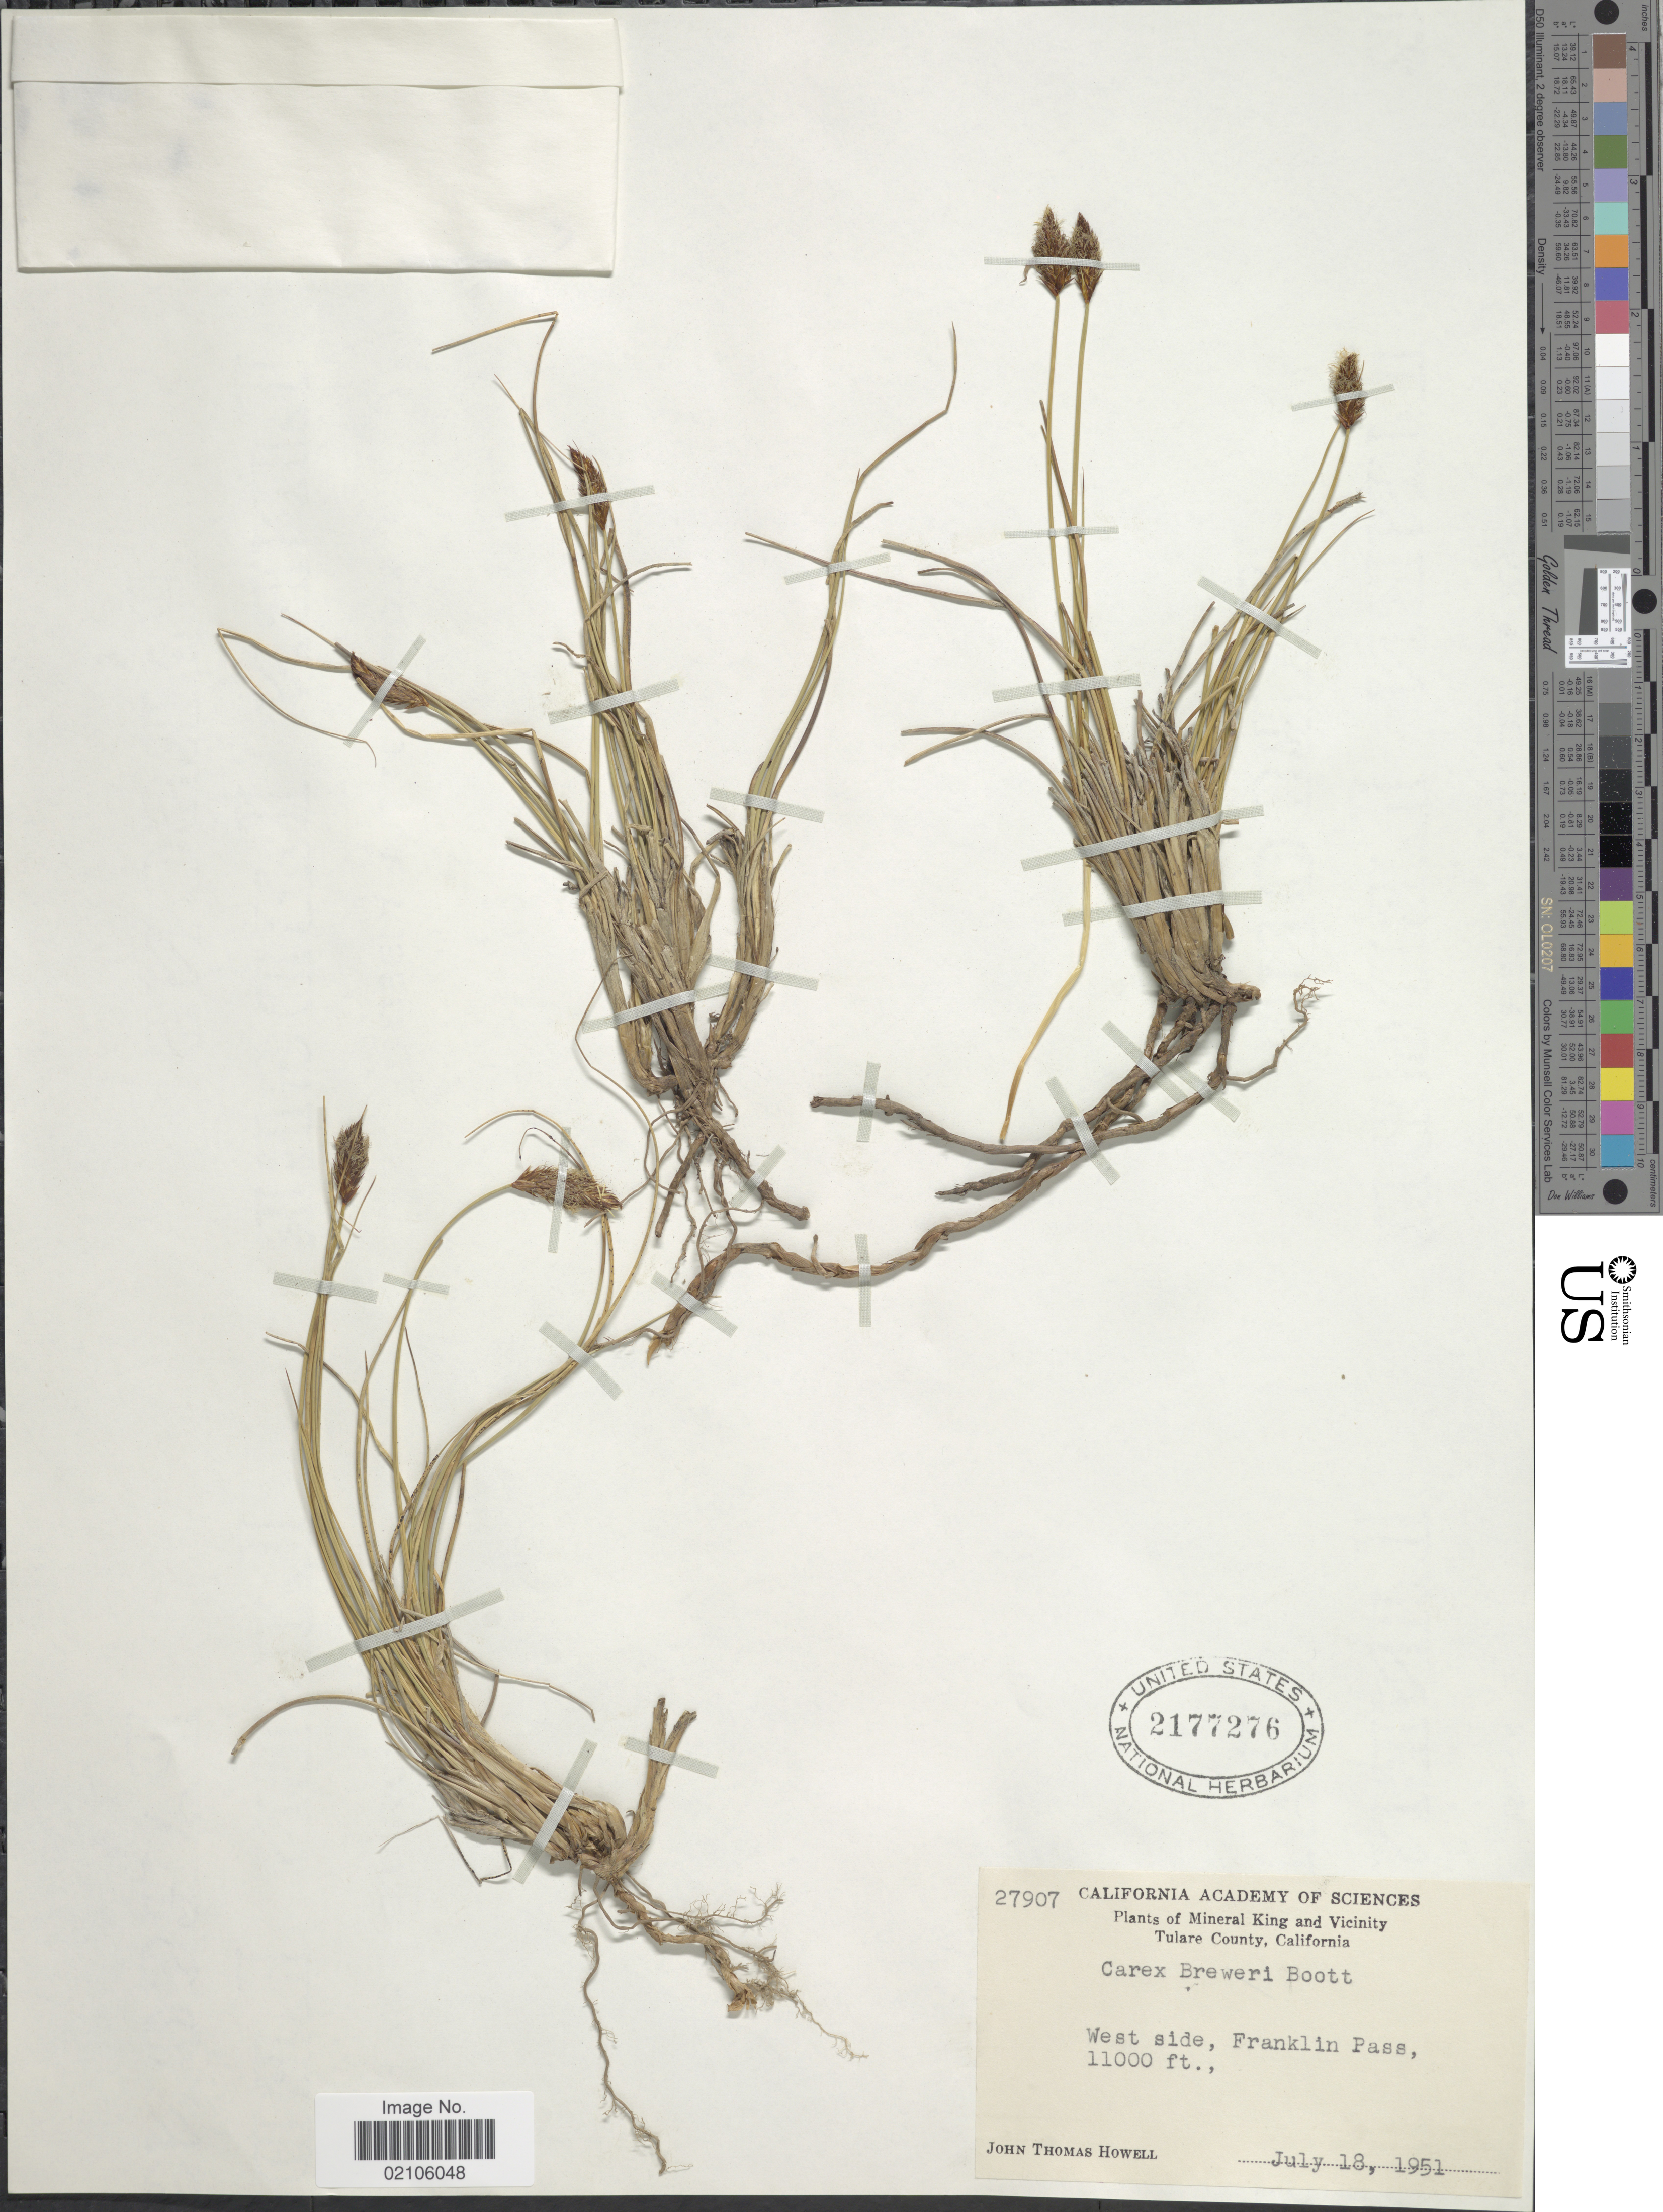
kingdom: Plantae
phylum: Tracheophyta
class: Liliopsida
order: Poales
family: Cyperaceae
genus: Carex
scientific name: Carex breweri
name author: Boott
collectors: J. T. Howell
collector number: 27907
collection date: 1951-07-18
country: United States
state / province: California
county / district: Tulare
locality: Mineral King and Vicinity Tulare County, West side, Franklin Pass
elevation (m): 3353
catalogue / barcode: US 2177276